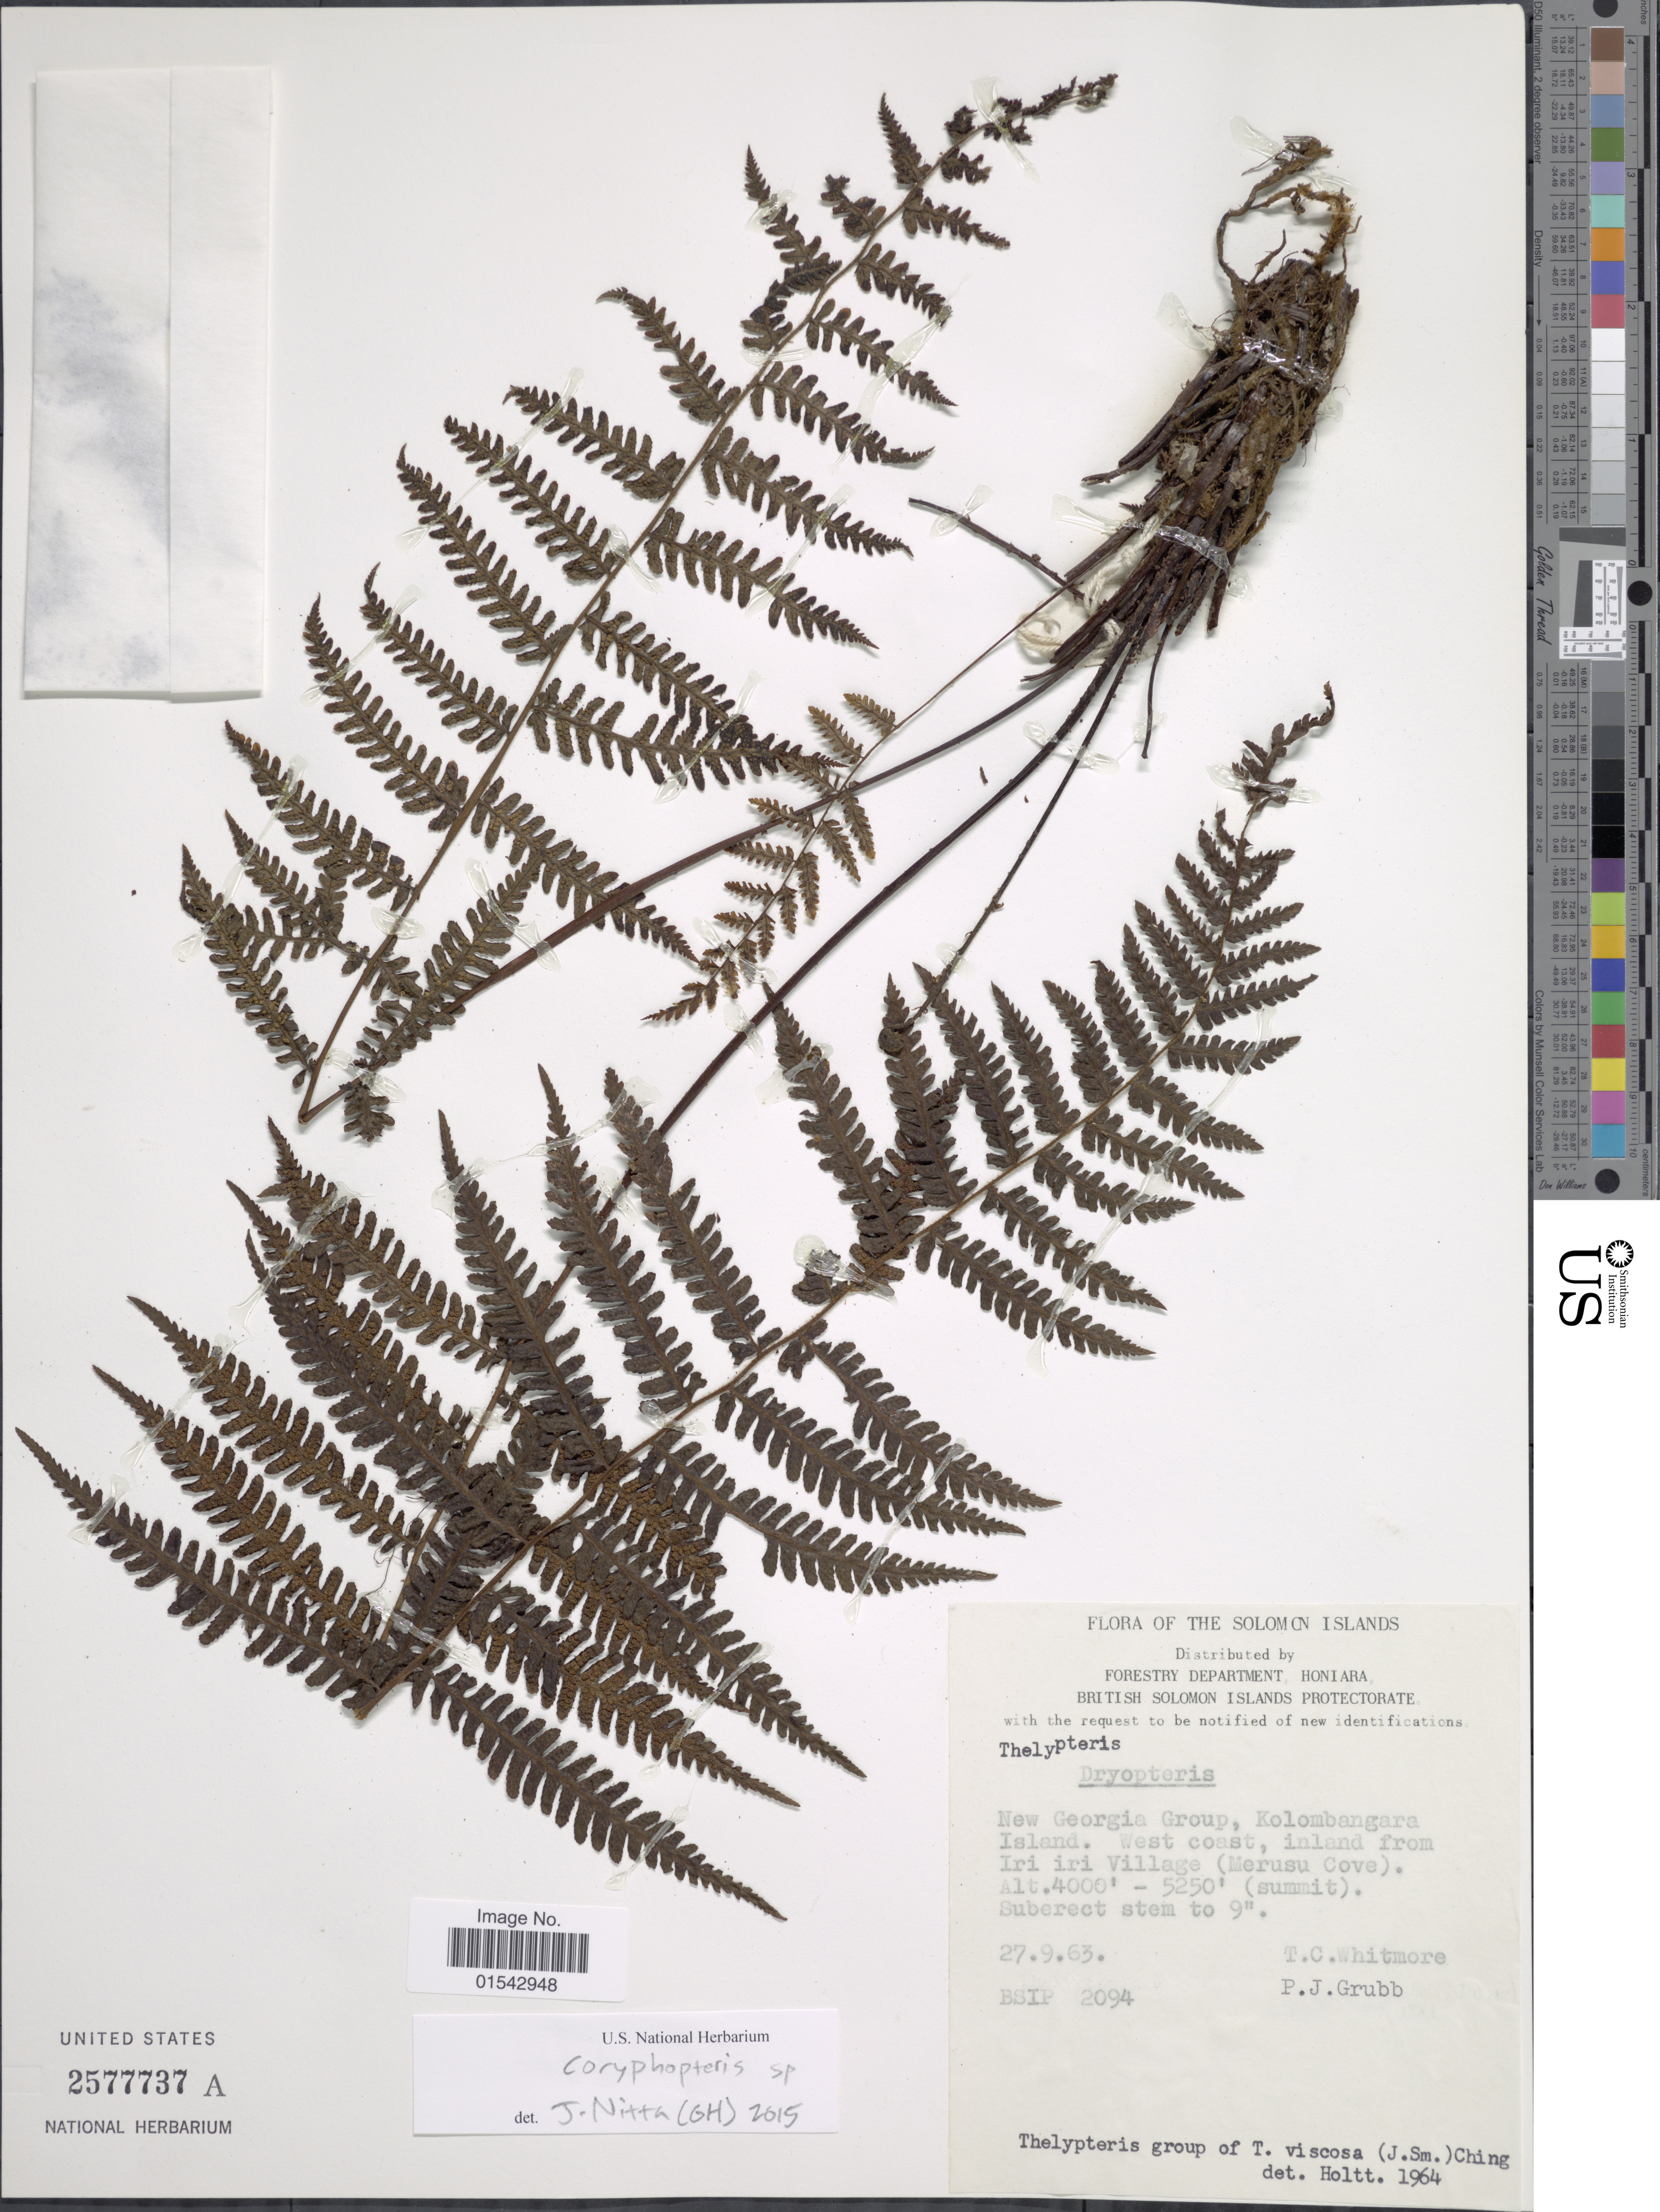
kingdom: Plantae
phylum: Tracheophyta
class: Polypodiopsida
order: Polypodiales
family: Thelypteridaceae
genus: Cyclosorus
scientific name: Cyclosorus sp.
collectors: T. C. Whitmore & P. J. Grubb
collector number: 2094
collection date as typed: Transcribed d/m/y: 27/9/36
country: Solomon Islands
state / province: Solomon Islands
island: Kolombangara [Nduke]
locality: Solomon Islands, New Georgia Group, Kolombangara Island, West Coast, inland from Iri iri village (Merusu Cove)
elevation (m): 1219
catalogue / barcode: US 2577737A